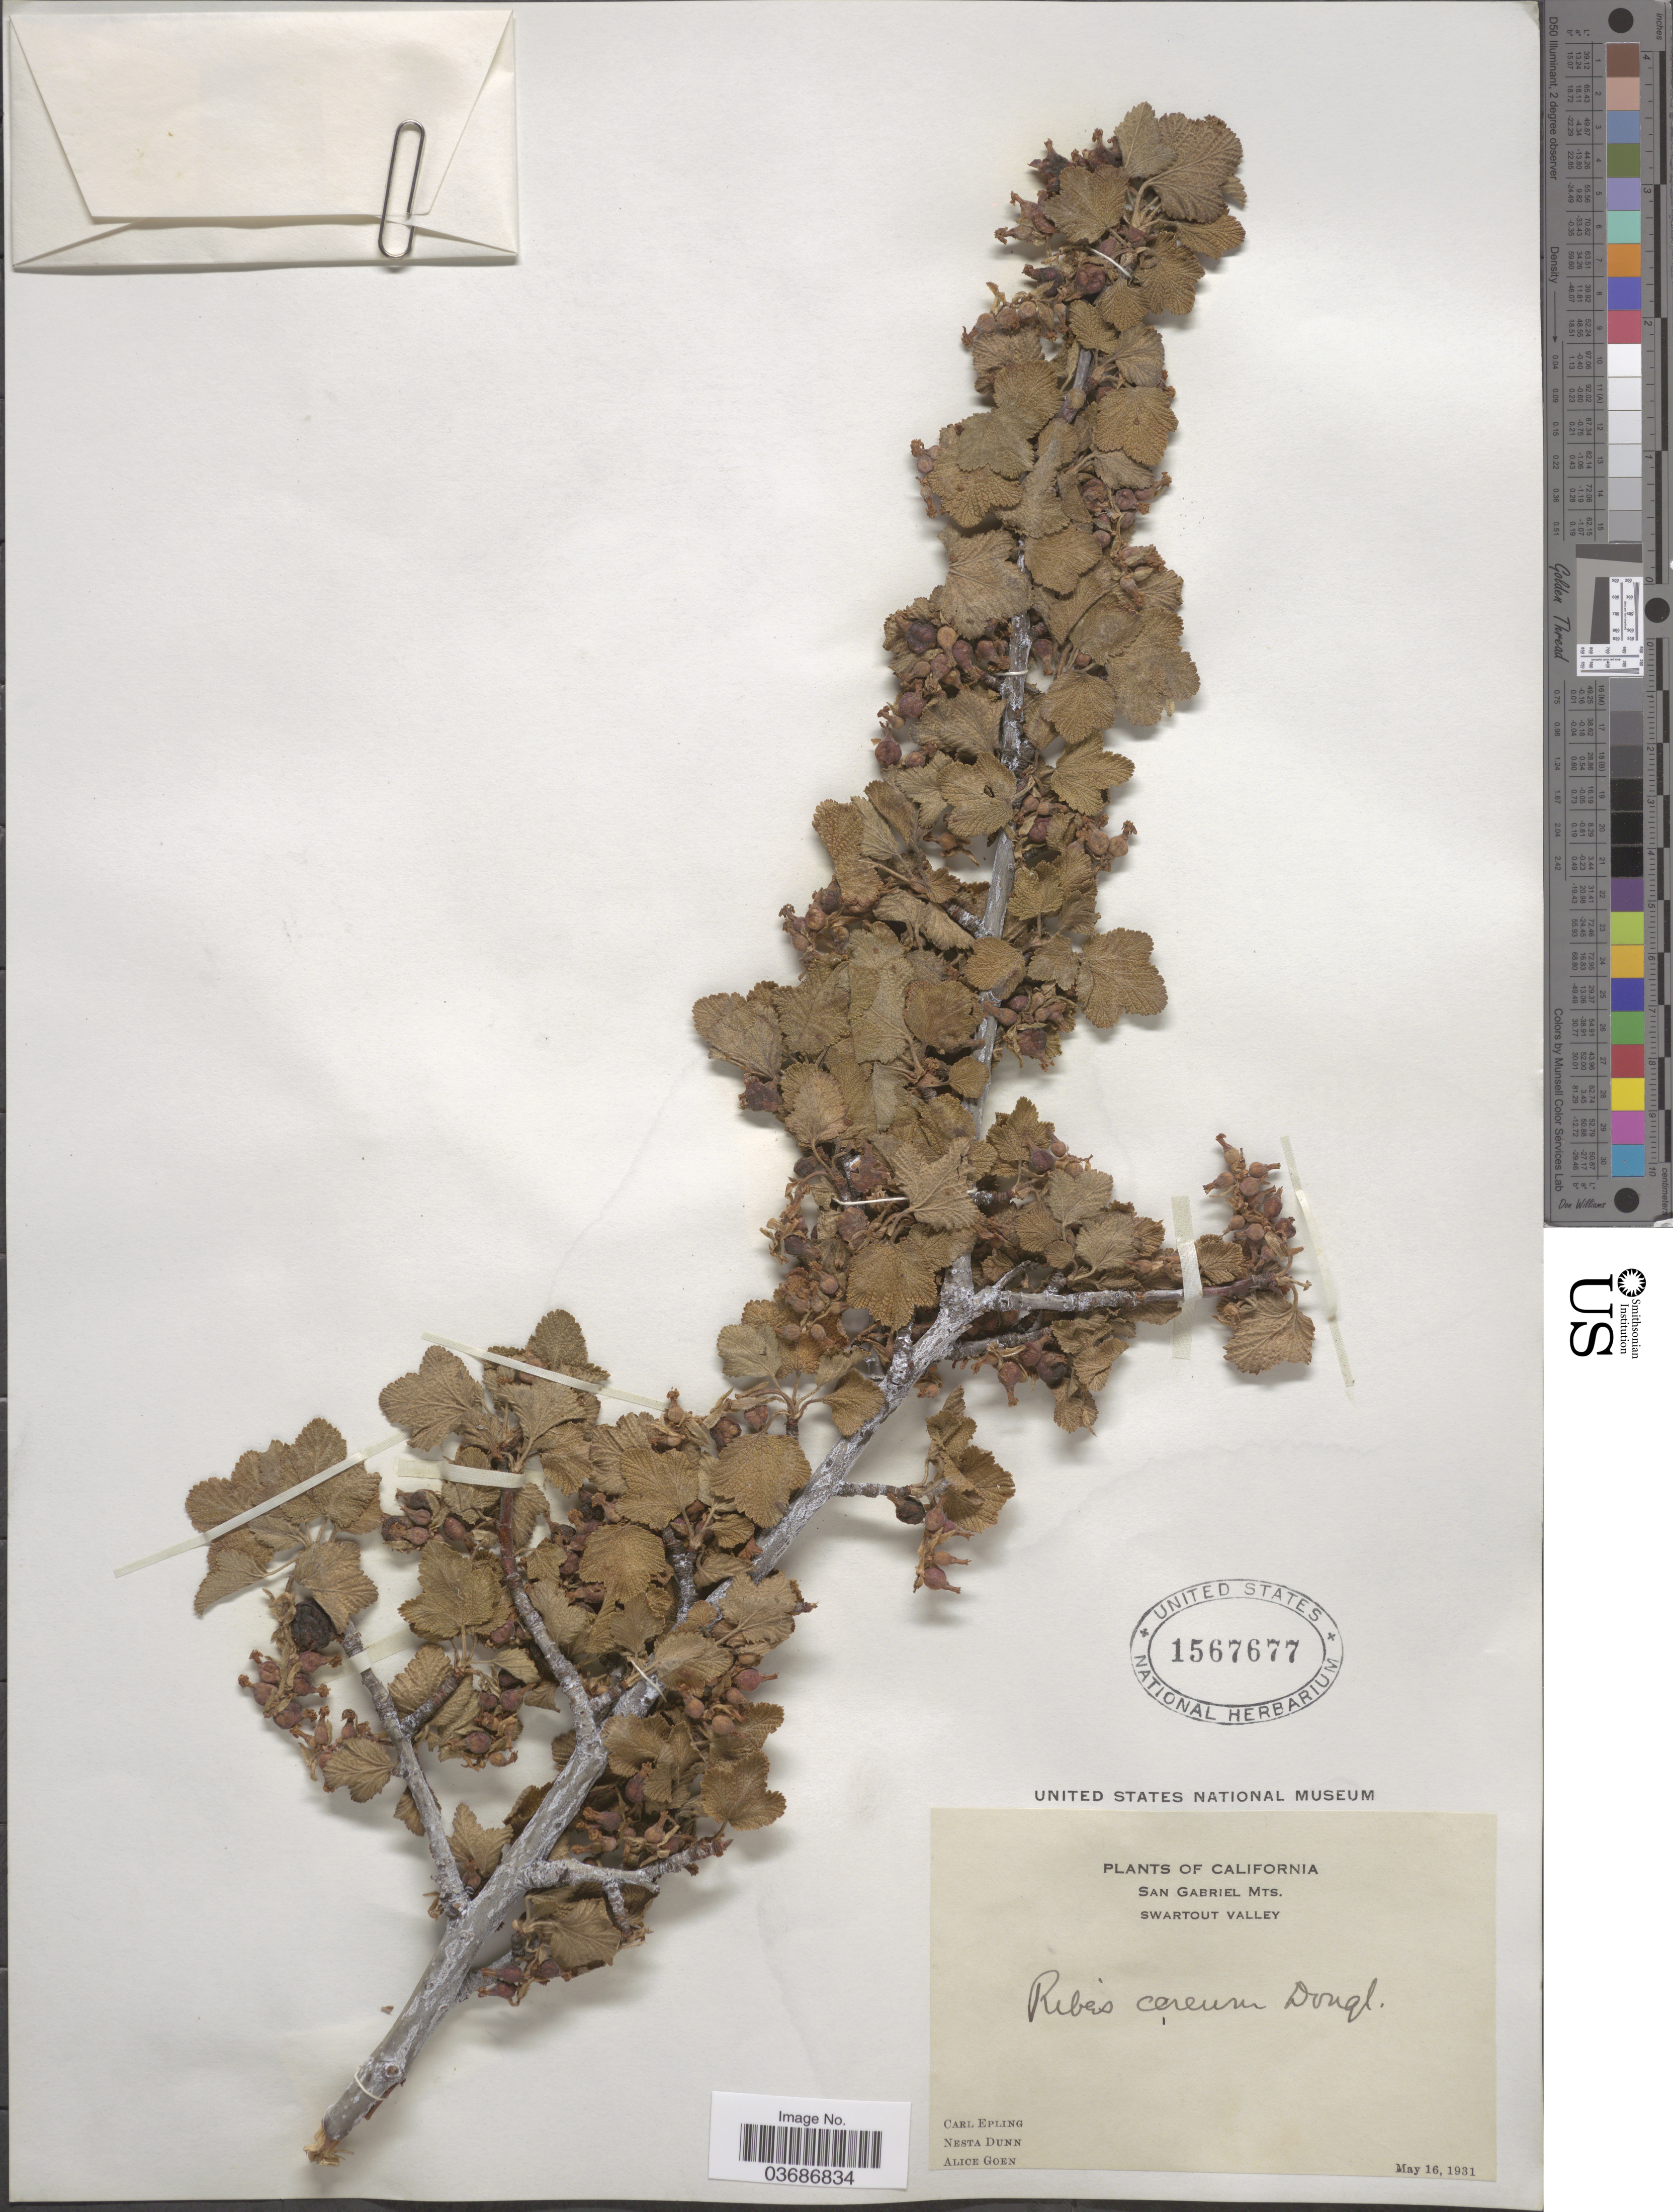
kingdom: Plantae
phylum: Tracheophyta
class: Magnoliopsida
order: Saxifragales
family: Grossulariaceae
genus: Ribes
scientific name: Ribes cereum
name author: Douglas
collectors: C. C. Epling, N. Dunn & A. Goen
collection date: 1931-05-16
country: United States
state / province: California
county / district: Los Angeles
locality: San Gabriel Mts. Swartout Valley.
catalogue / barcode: US 1567677